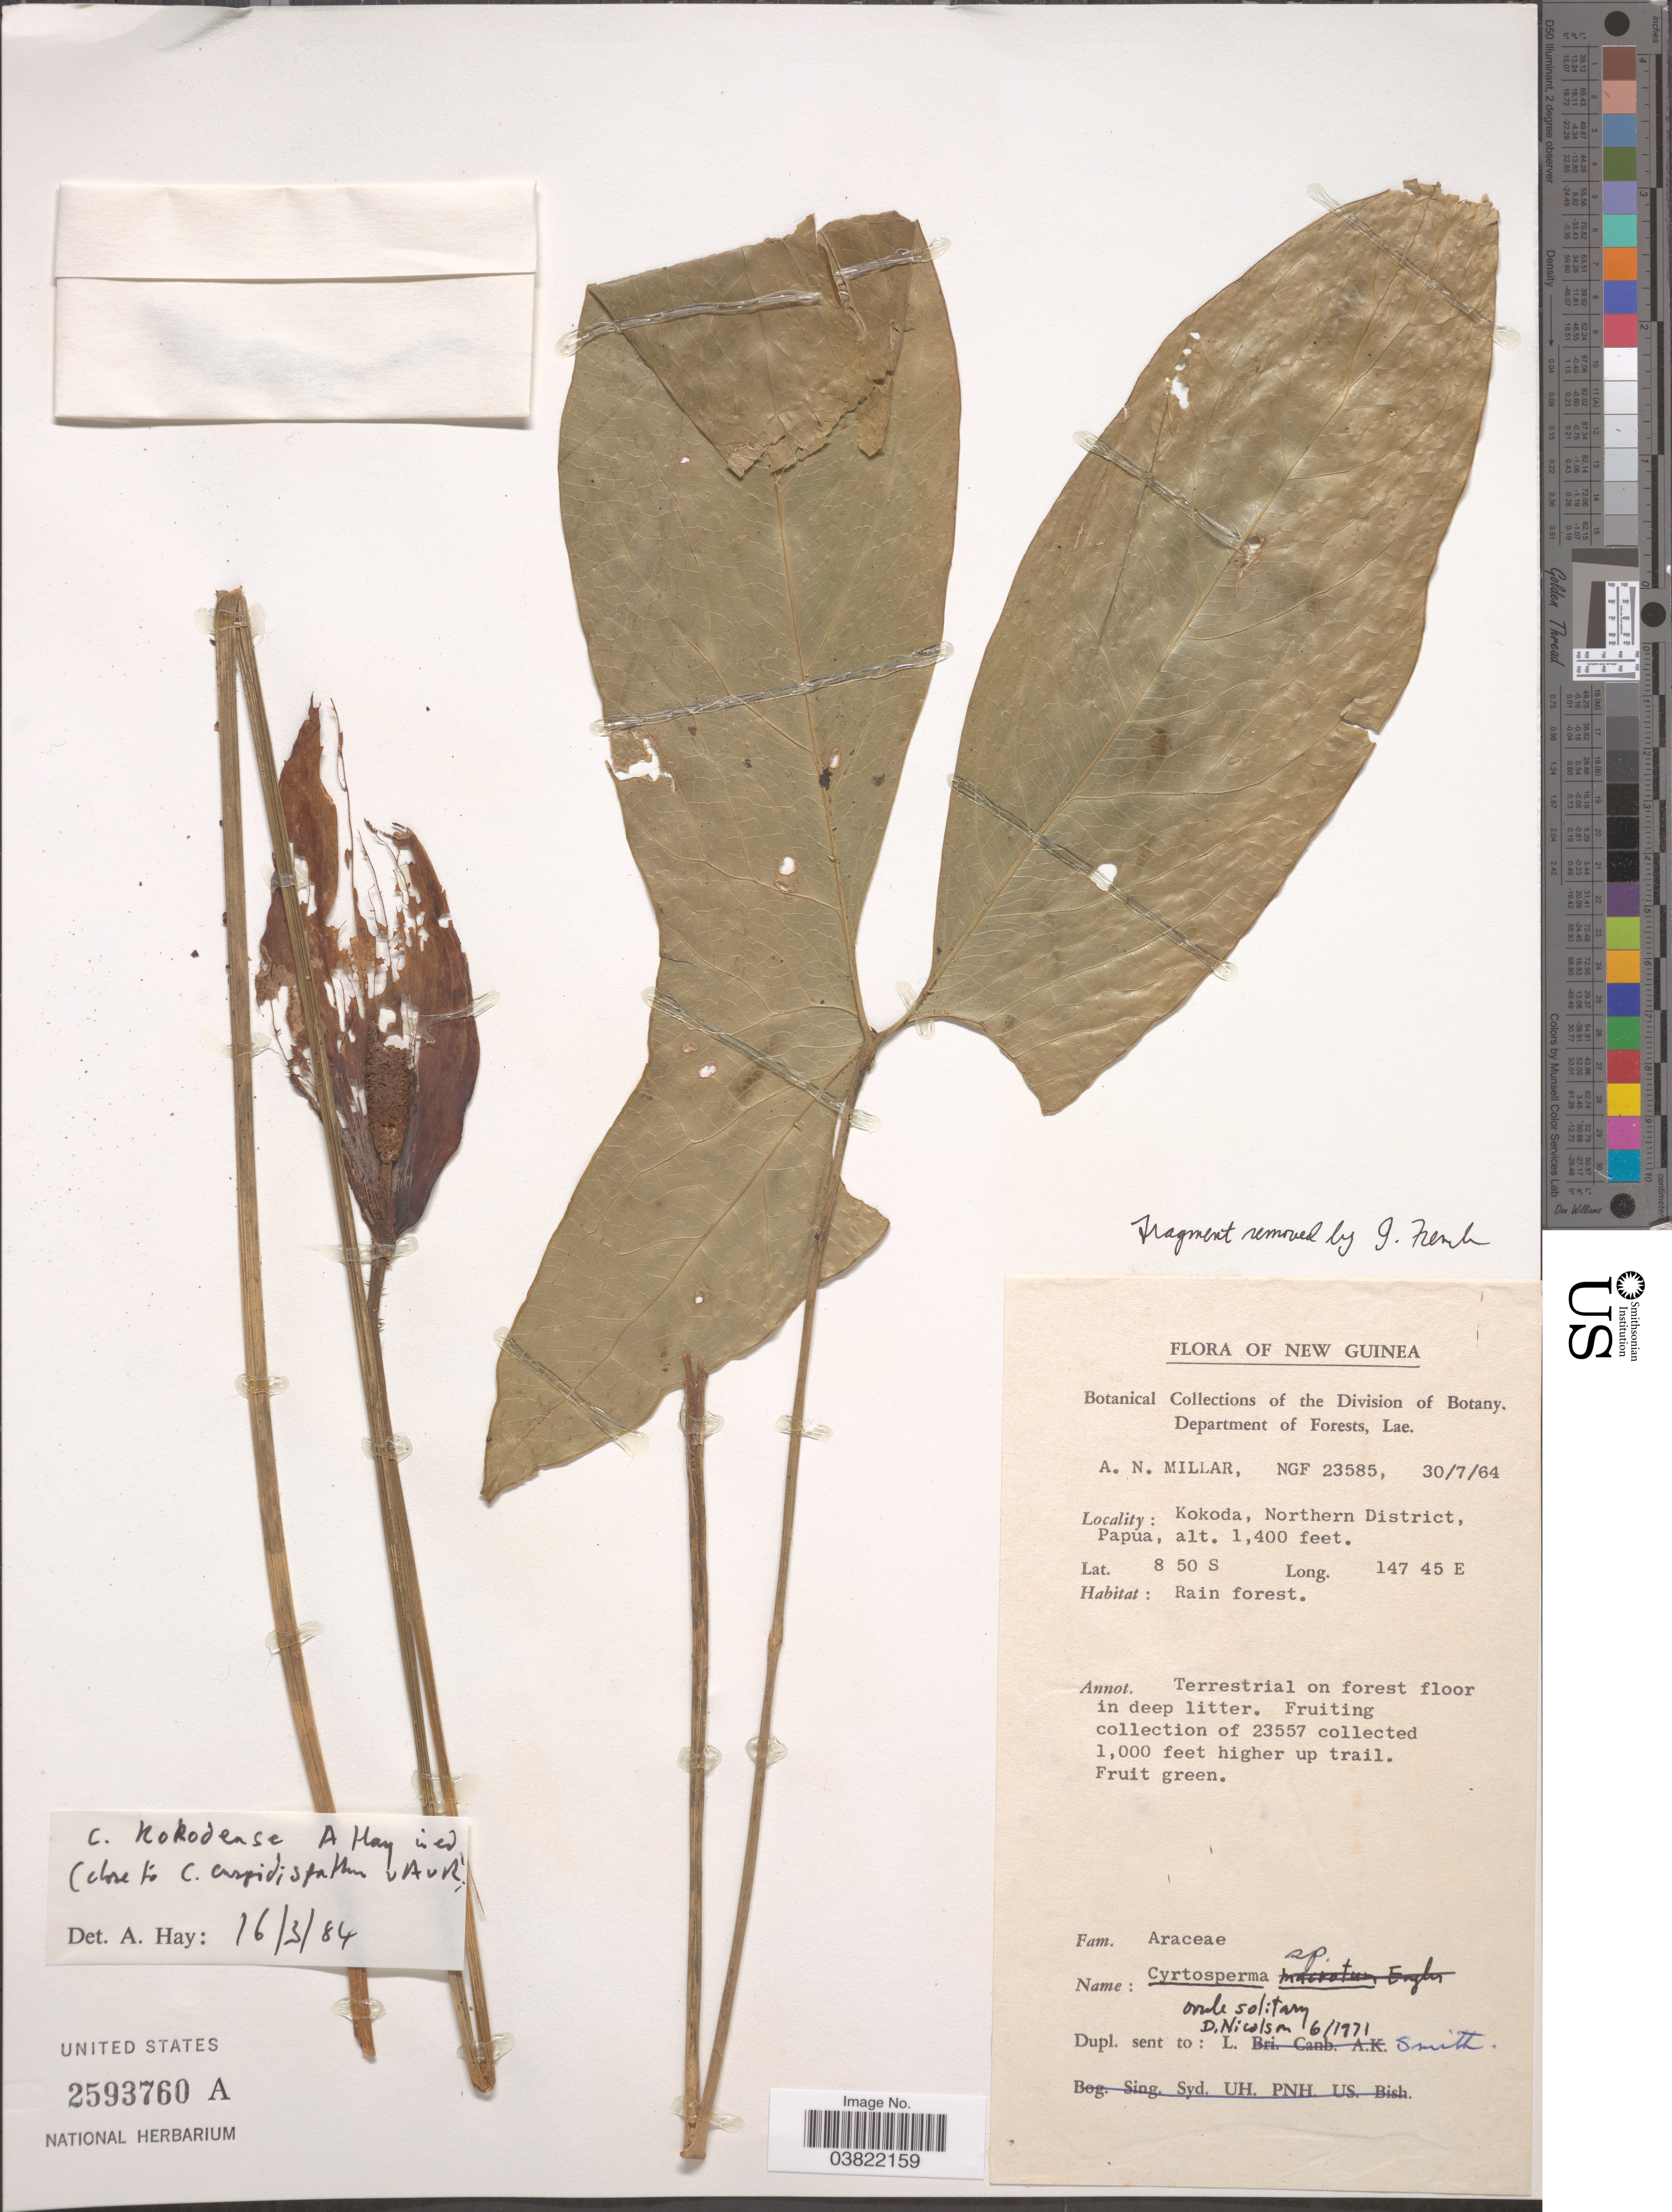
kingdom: Plantae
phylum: Tracheophyta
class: Liliopsida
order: Alismatales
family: Araceae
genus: Cyrtosperma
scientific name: Cyrtosperma kokodense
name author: A. Hay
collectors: A. Millar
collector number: NGF 23585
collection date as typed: Transcribed d/m/y: 30/7/64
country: Papua New Guinea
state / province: Northern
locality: New Guinea. Kokoda, Northern District, Papua.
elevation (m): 427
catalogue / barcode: US 2593760A